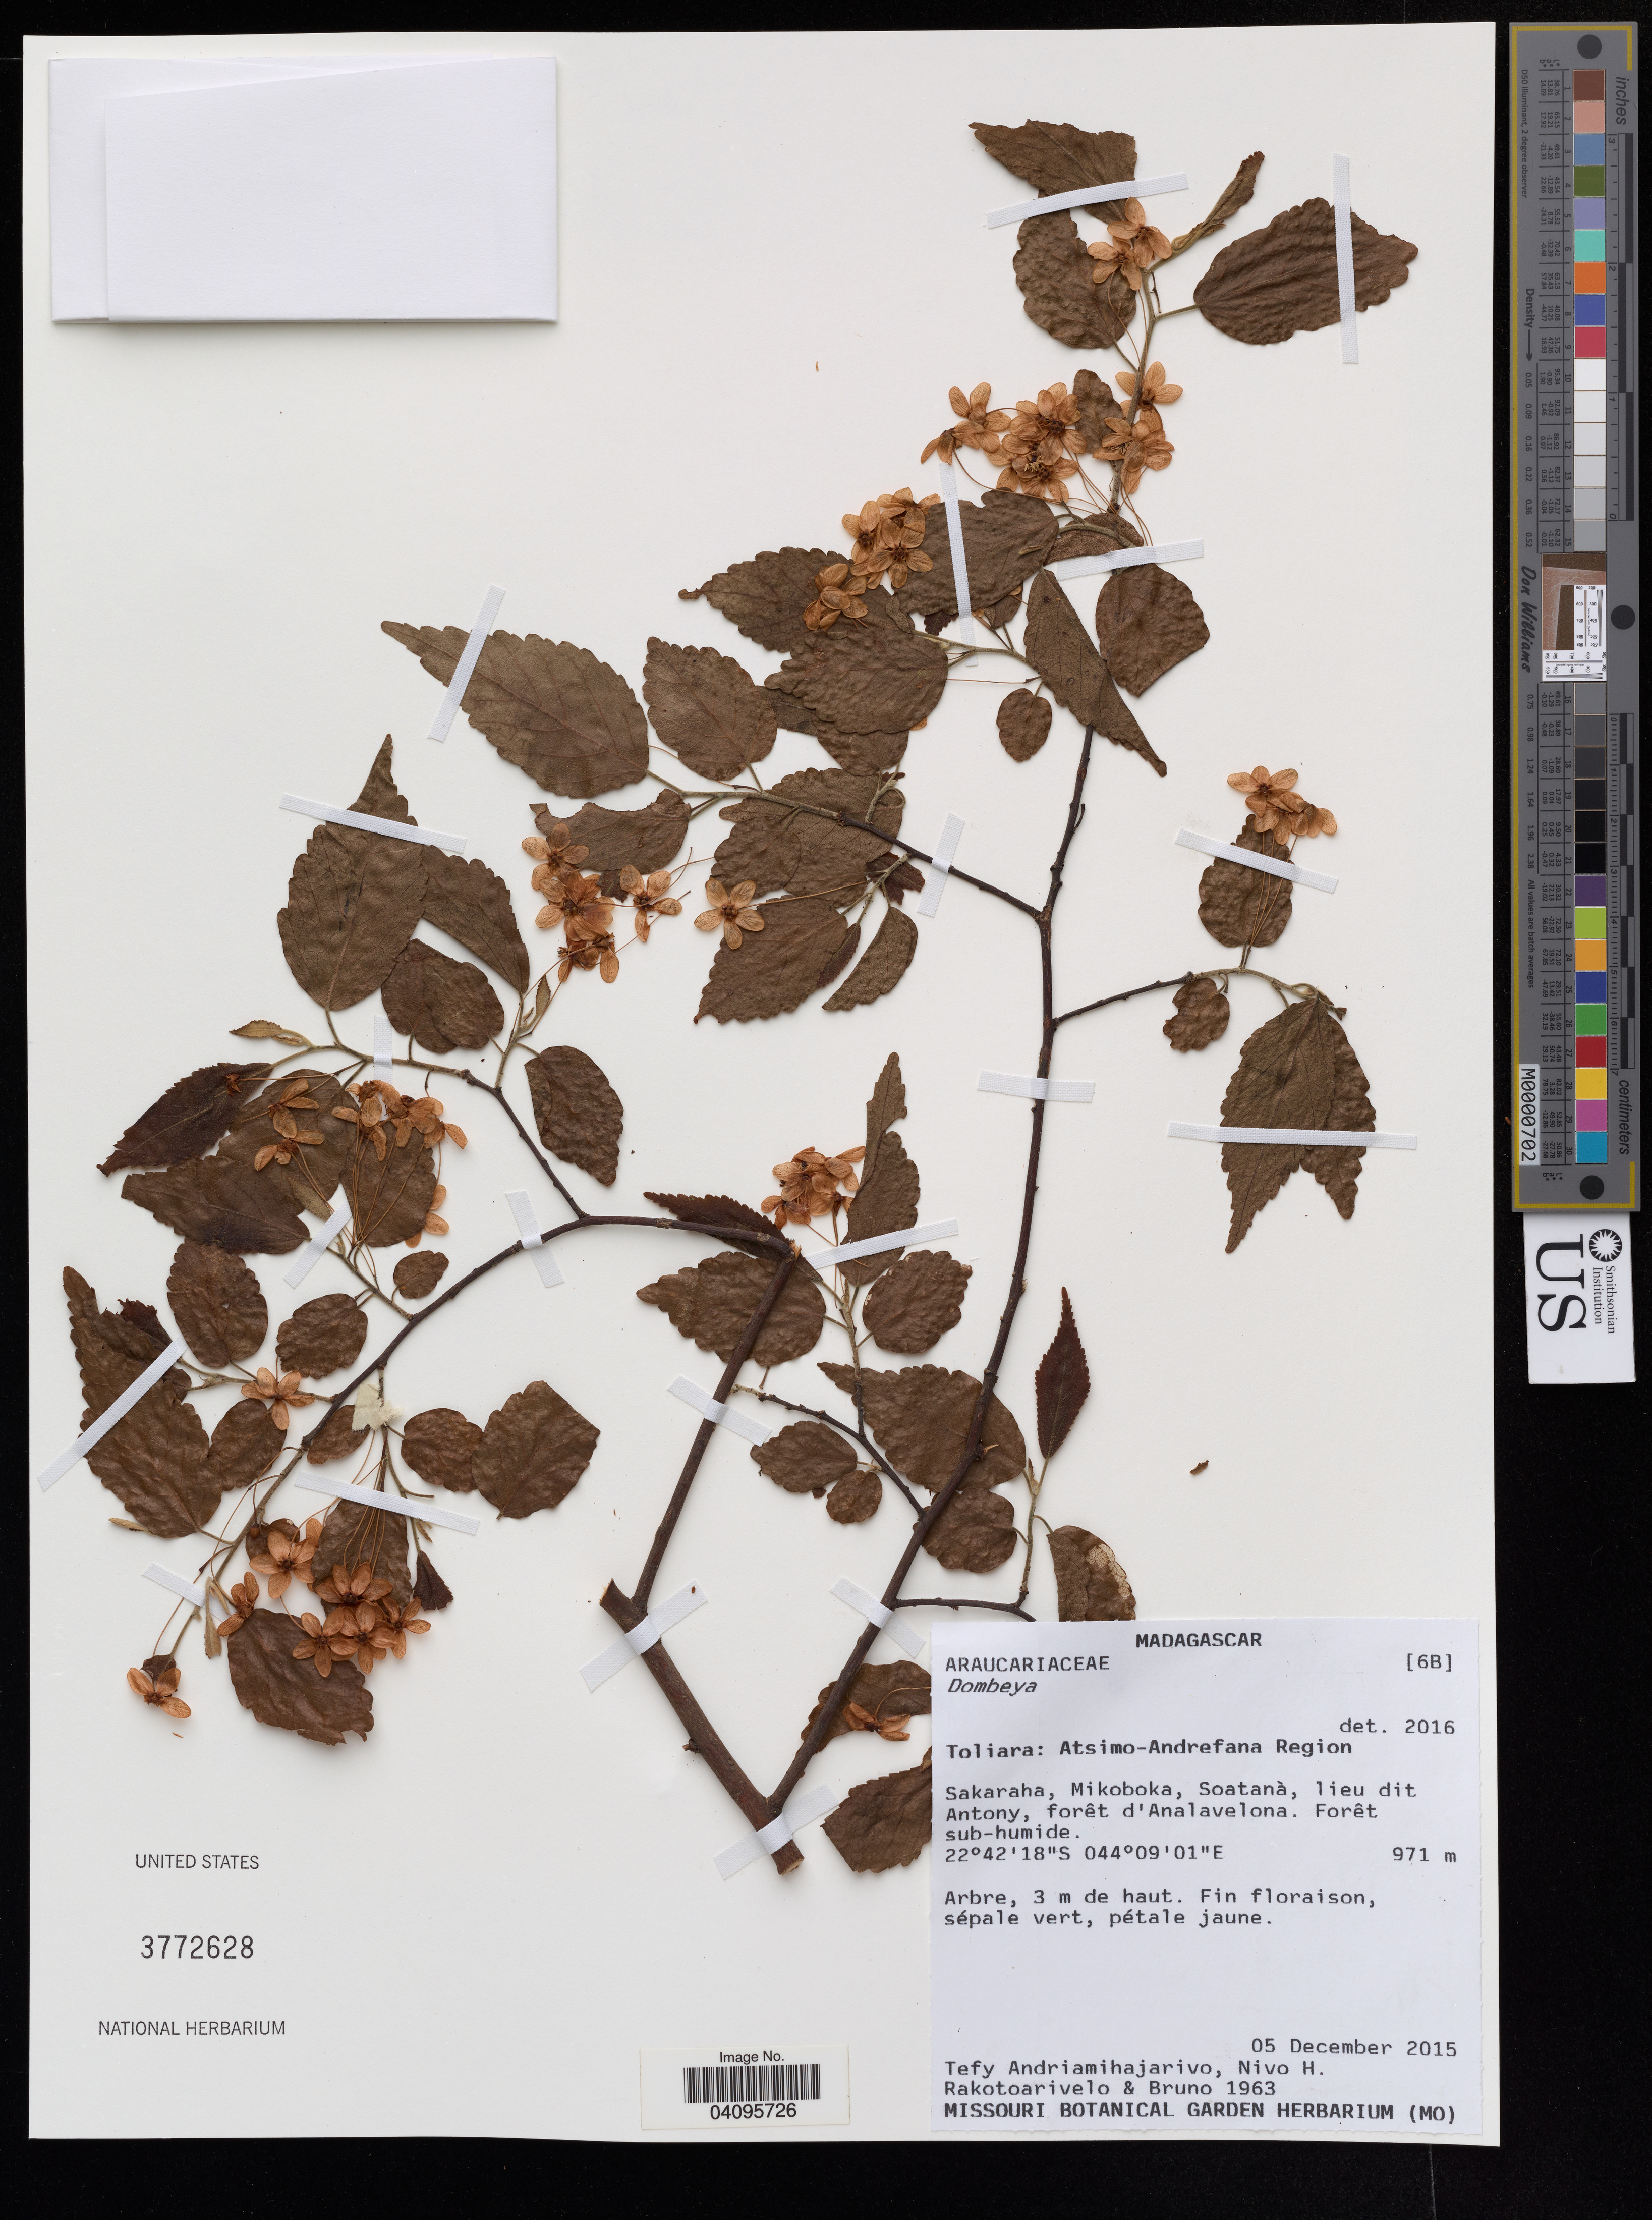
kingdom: Plantae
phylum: Tracheophyta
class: Magnoliopsida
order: Malvales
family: Malvaceae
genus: Dombeya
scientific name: Dombeya sp.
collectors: T. H. Andriamihajarivo, N. Rakotoarivelo & Bruno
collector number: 1963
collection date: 2015-12-05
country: Madagascar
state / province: Atsimo-Andrefana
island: Madagascar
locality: Sakaraha, Mikoboka, Soatana, lieu it Antony.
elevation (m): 971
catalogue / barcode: US 3772628